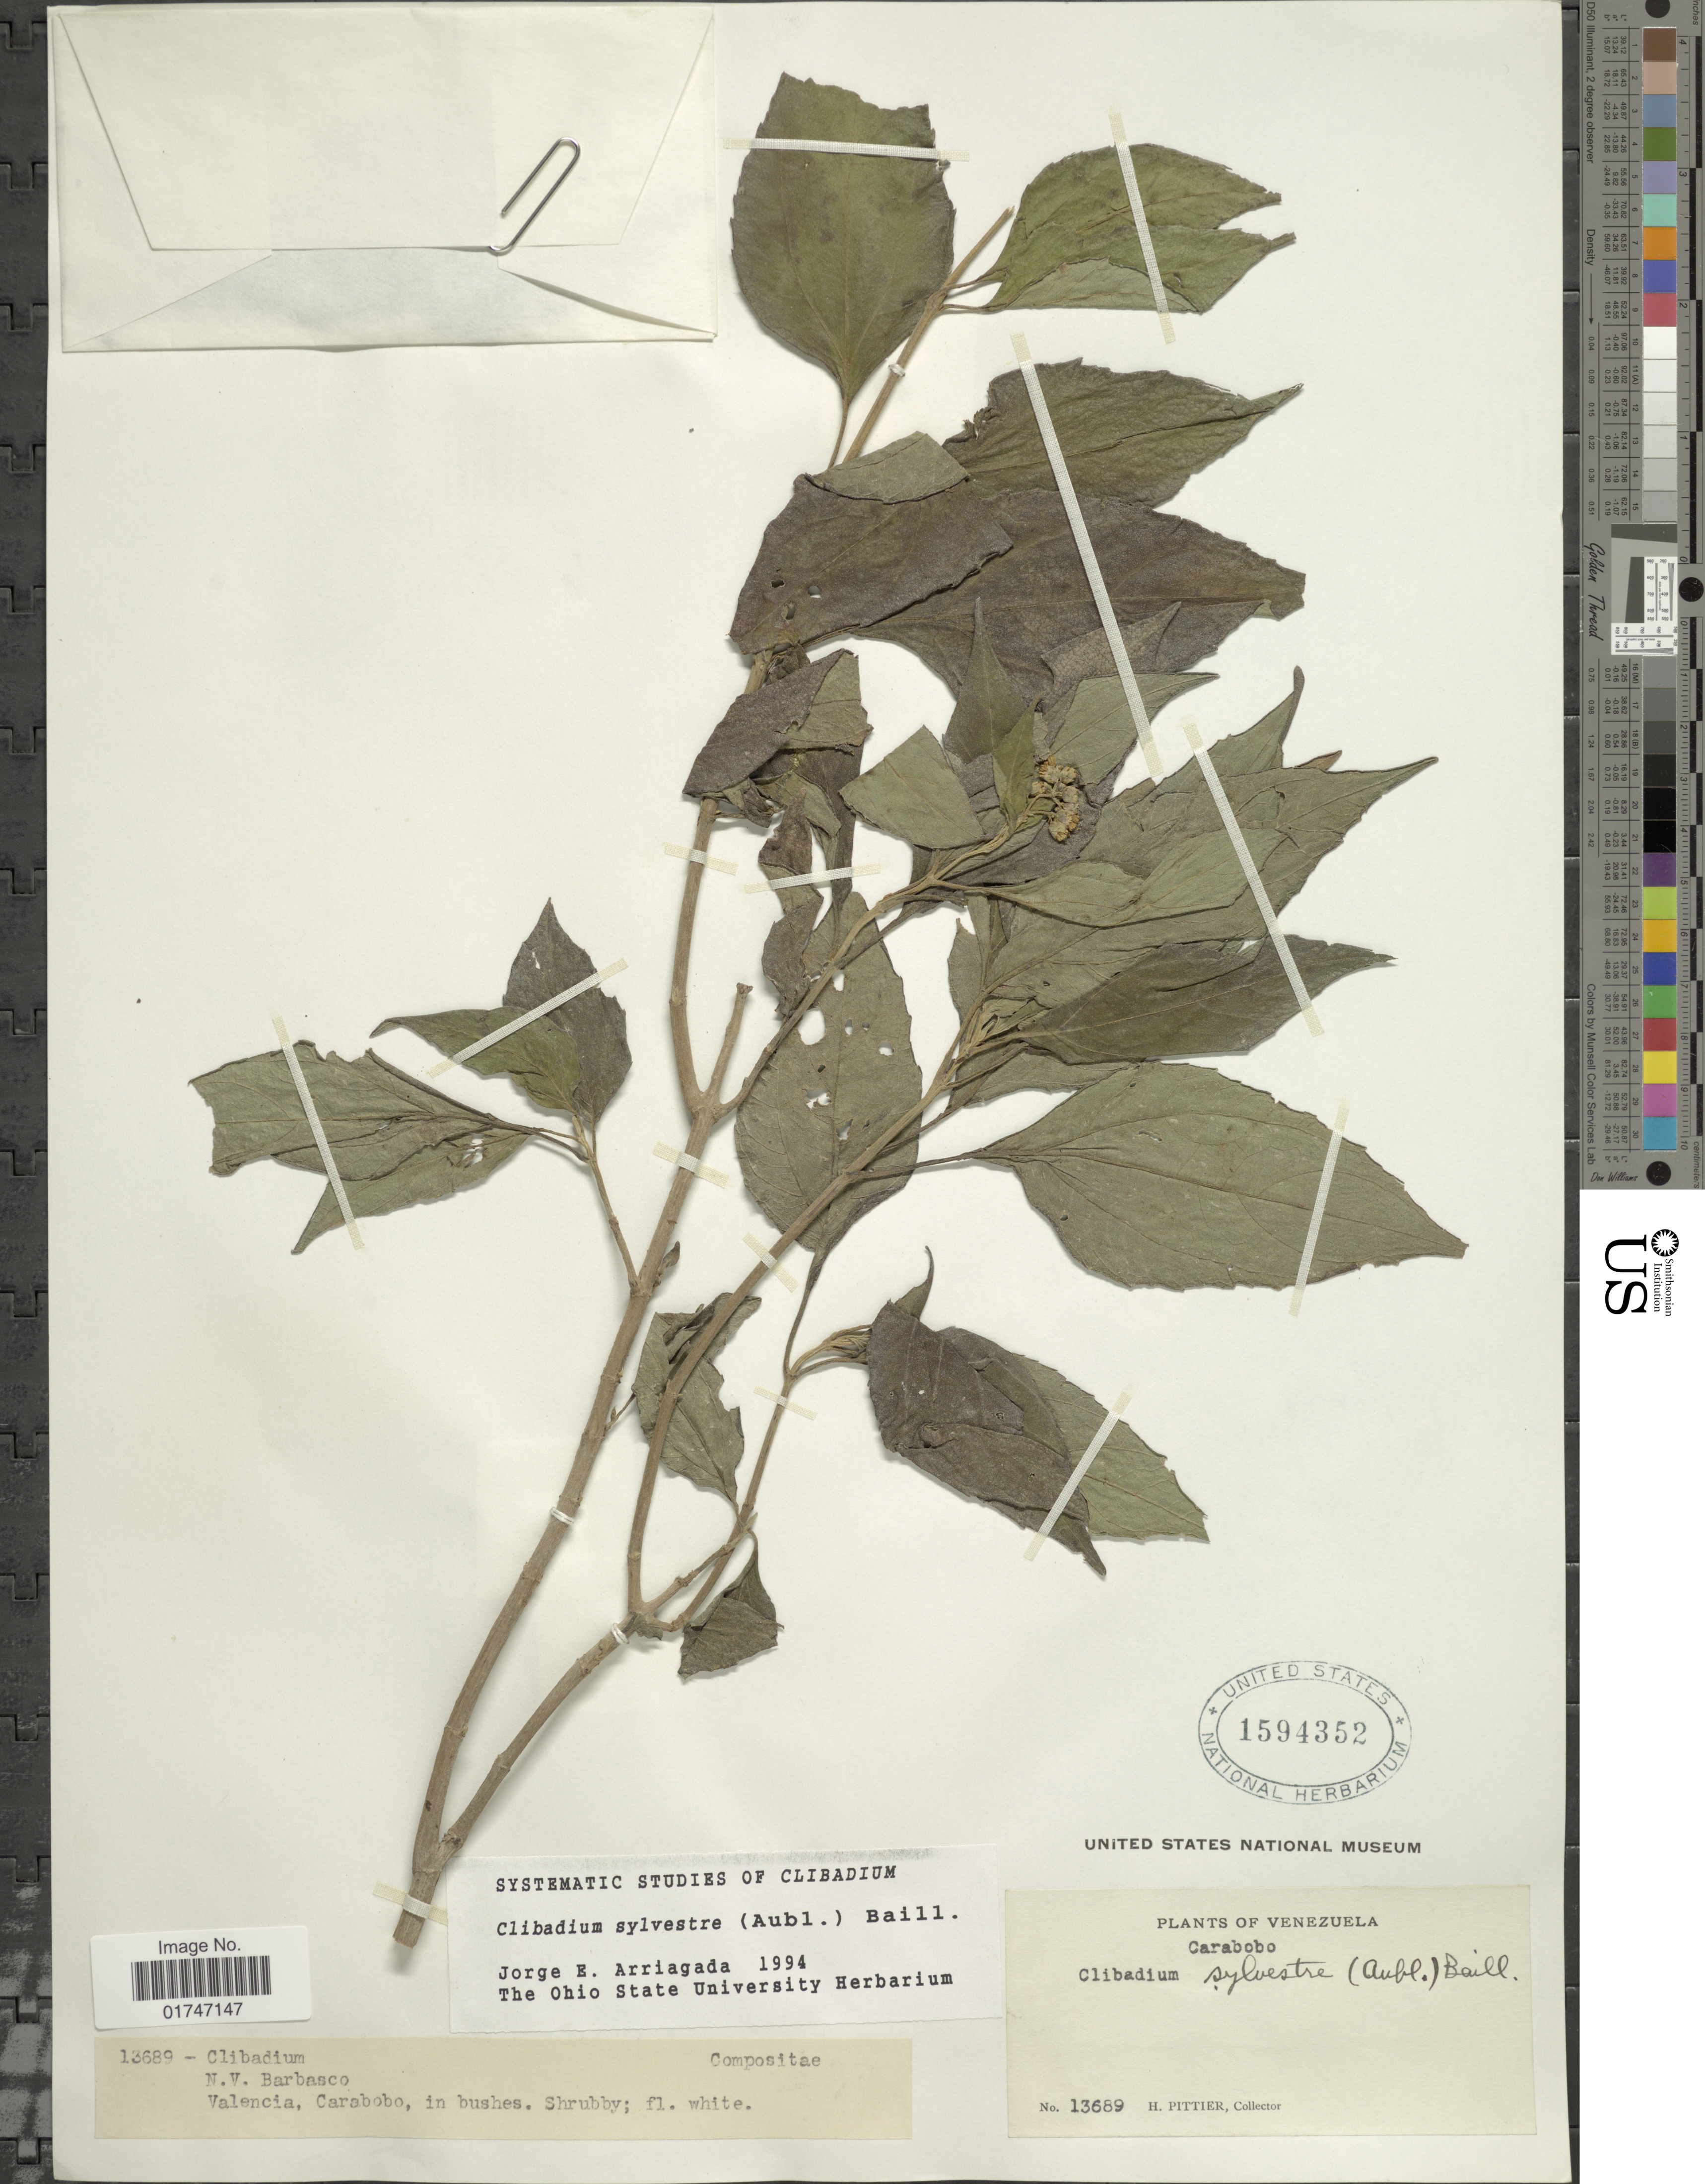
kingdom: Plantae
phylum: Tracheophyta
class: Magnoliopsida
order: Asterales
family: Asteraceae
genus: Clibadium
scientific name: Clibadium sylvestre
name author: (Aubl.) Baill.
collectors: H. F. Pittier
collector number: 13689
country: Venezuela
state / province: Carabobo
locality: Valencia, Carabobo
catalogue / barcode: US 1594352